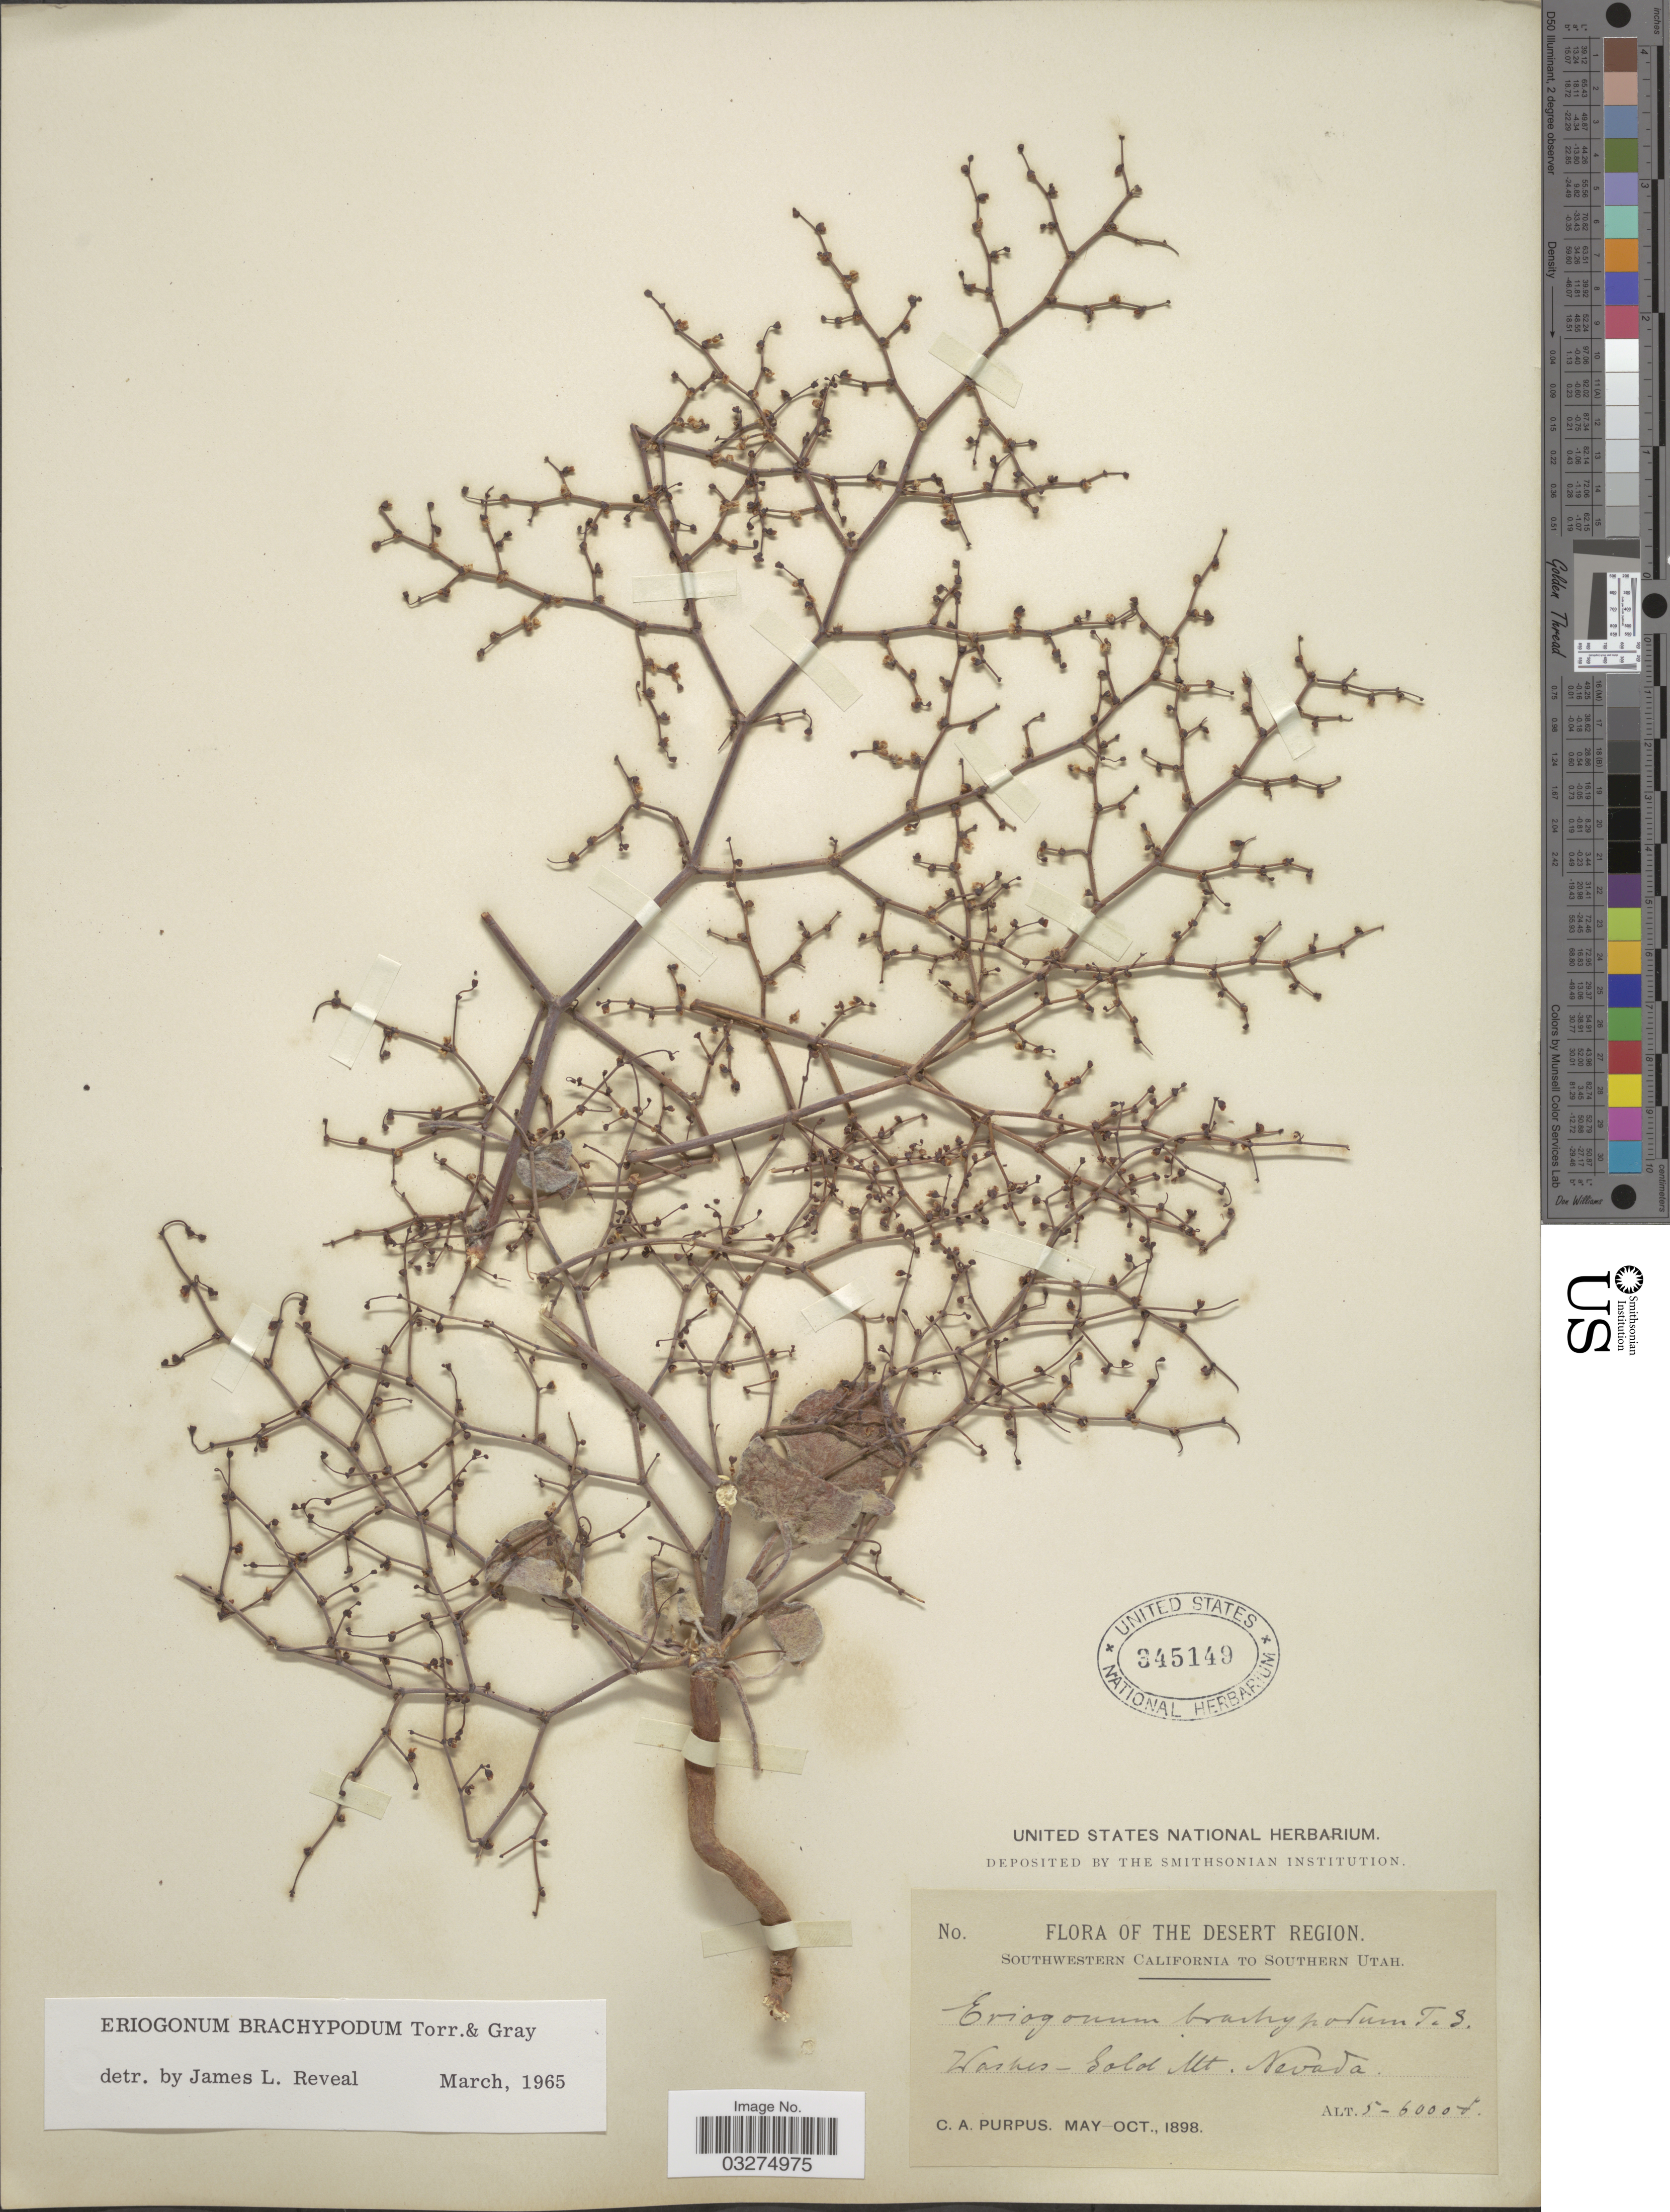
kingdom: Plantae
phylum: Tracheophyta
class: Magnoliopsida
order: Caryophyllales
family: Polygonaceae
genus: Eriogonum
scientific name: Eriogonum brachypodum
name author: Torr. & A. Gray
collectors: C. A. Purpus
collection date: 1898-05/1898-10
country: United States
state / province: Nevada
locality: The Desert Region. Gold Mt.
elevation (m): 1524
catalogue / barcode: US 345149